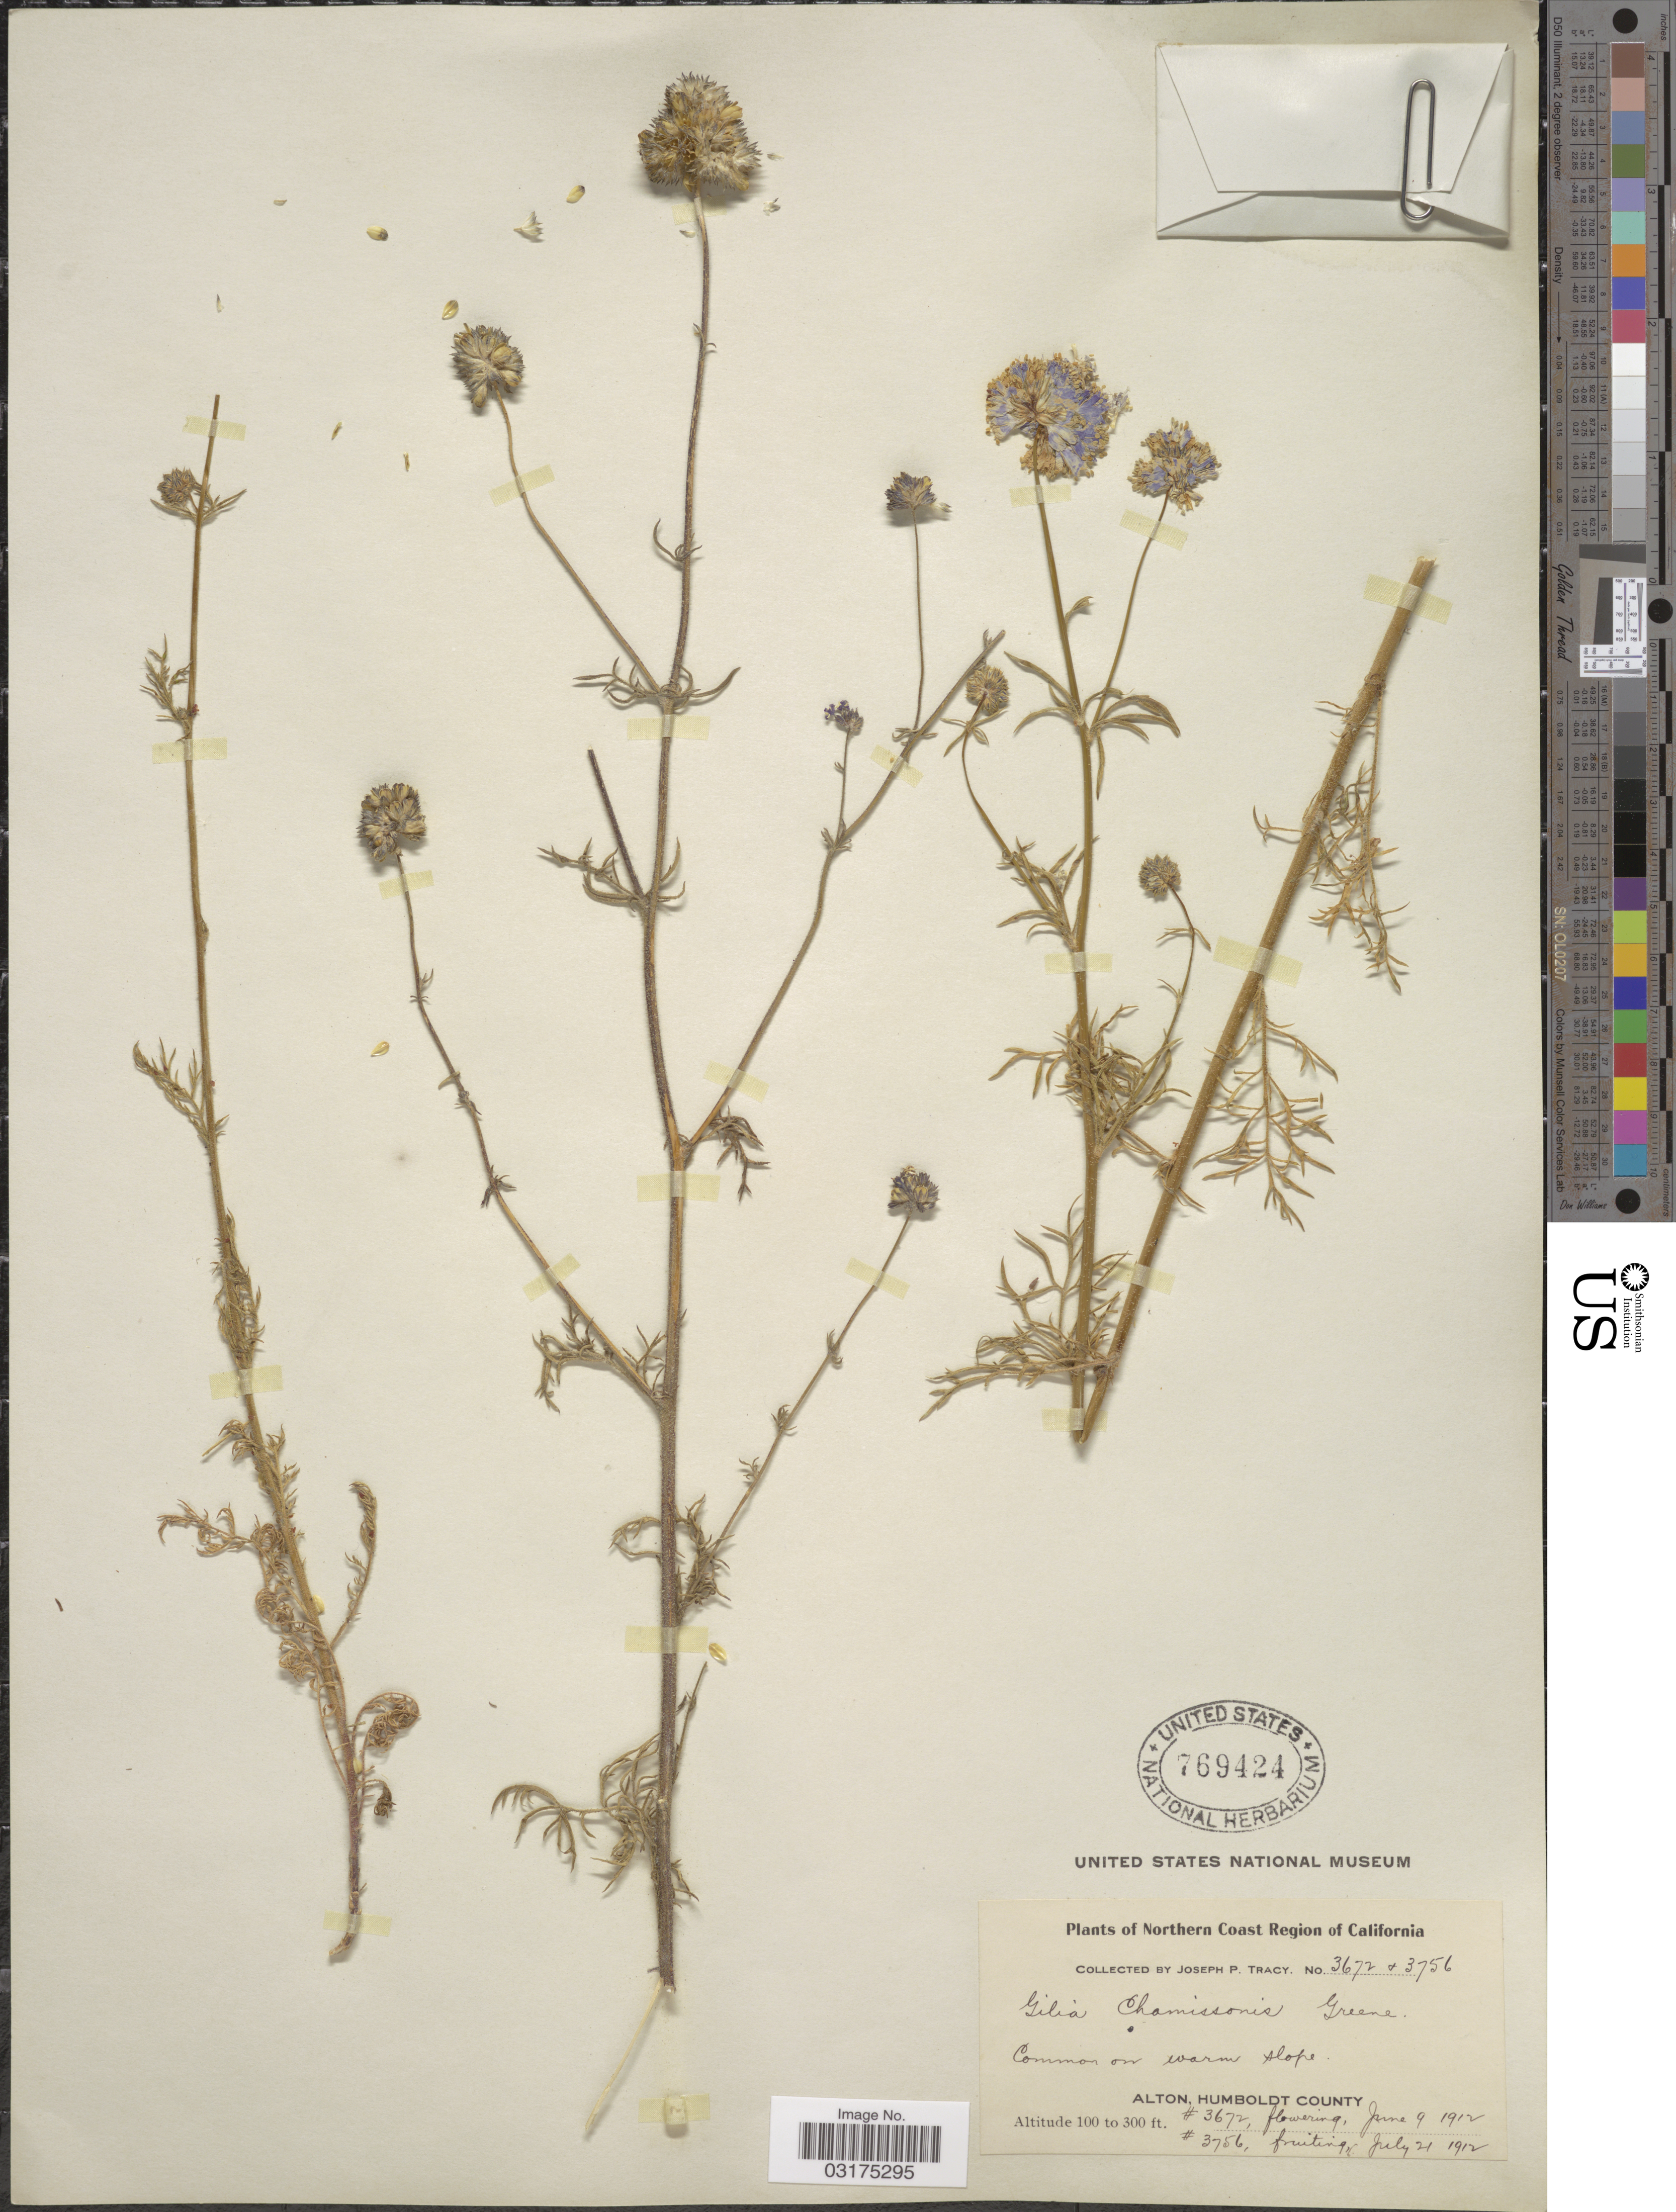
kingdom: Plantae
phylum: Tracheophyta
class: Magnoliopsida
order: Ericales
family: Polemoniaceae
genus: Gilia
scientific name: Gilia capitata subsp. chamissonis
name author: (Greene) V.E. Grant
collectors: J. Tracy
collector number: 3672/3756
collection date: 1912-06-09/1912-07-21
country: United States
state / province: California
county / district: Humboldt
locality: Northern Coast Region of California, Alton, Humboldt County.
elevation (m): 30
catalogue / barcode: US 769424